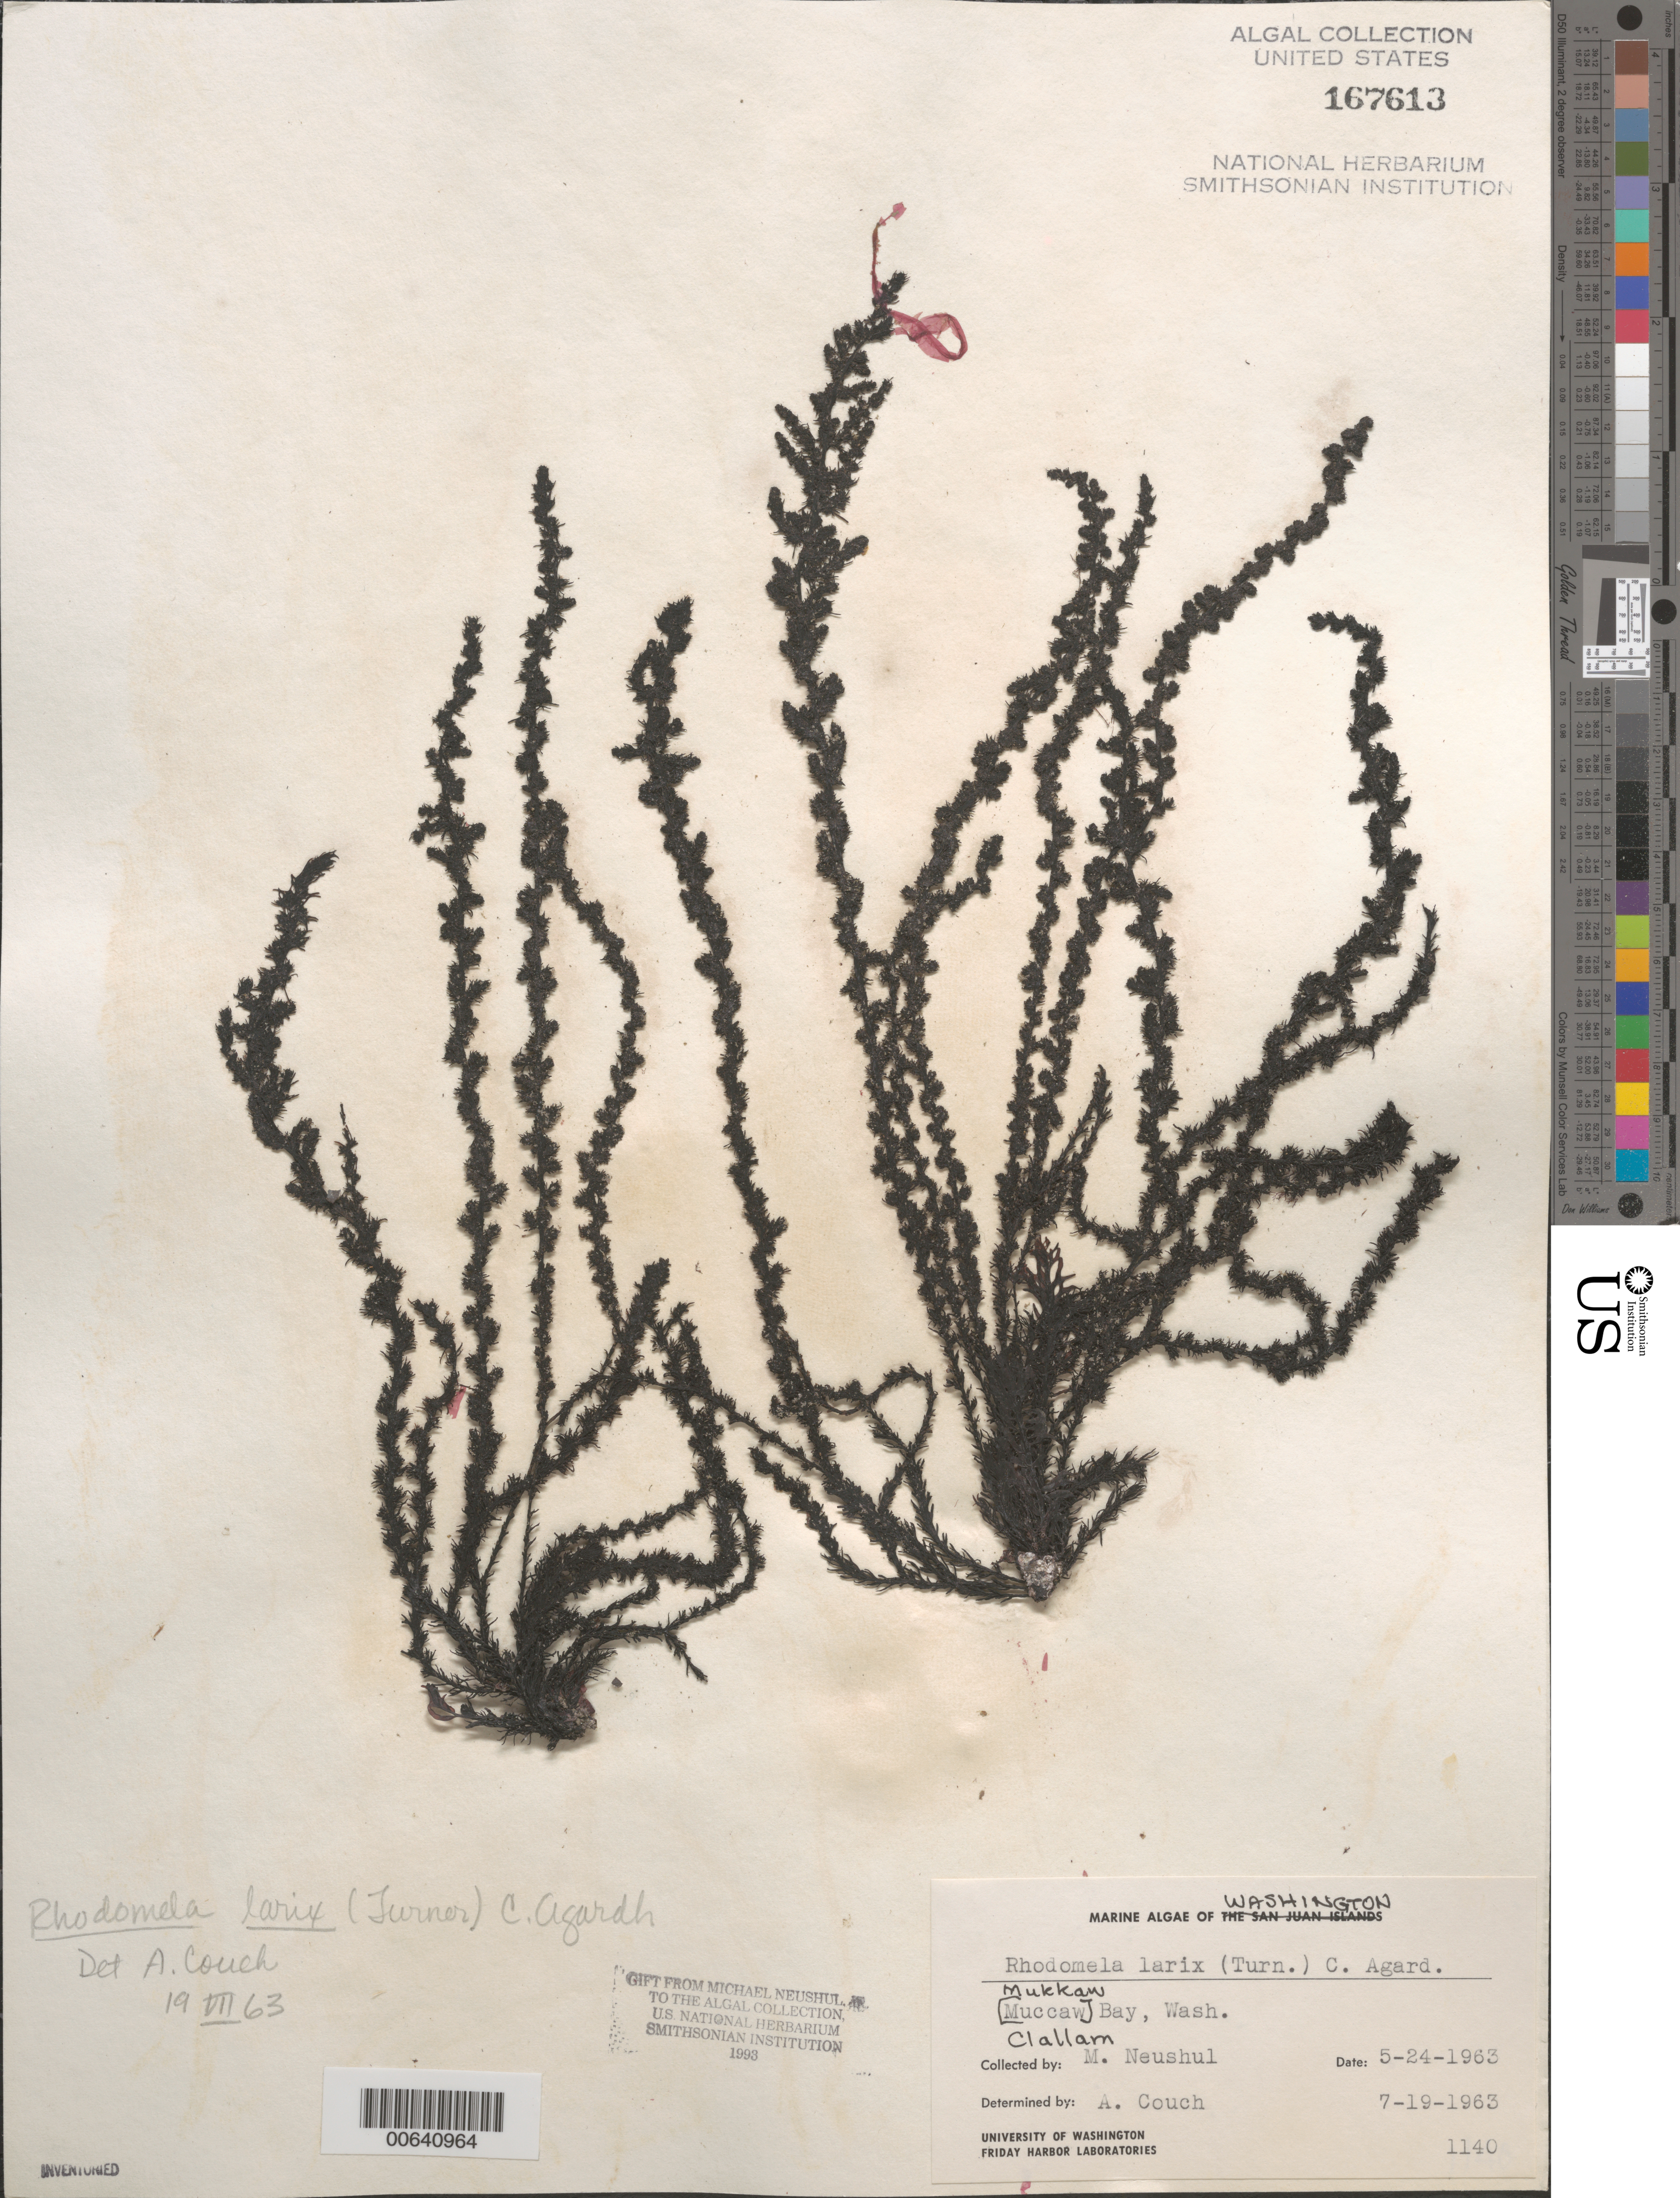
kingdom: Plantae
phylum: Rhodophyta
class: Florideophyceae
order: Ceramiales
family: Rhodomelaceae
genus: Neorhodomela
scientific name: Neorhodomela larix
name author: (Turner) Masuda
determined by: Algae name updating Project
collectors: M. Neushul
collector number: Neushul 1140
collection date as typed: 24 May 1963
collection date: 1963-05-24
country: United States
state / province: Washington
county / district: Clallam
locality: Mukkaw Bay (Muccaw Bay)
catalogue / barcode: US 167613